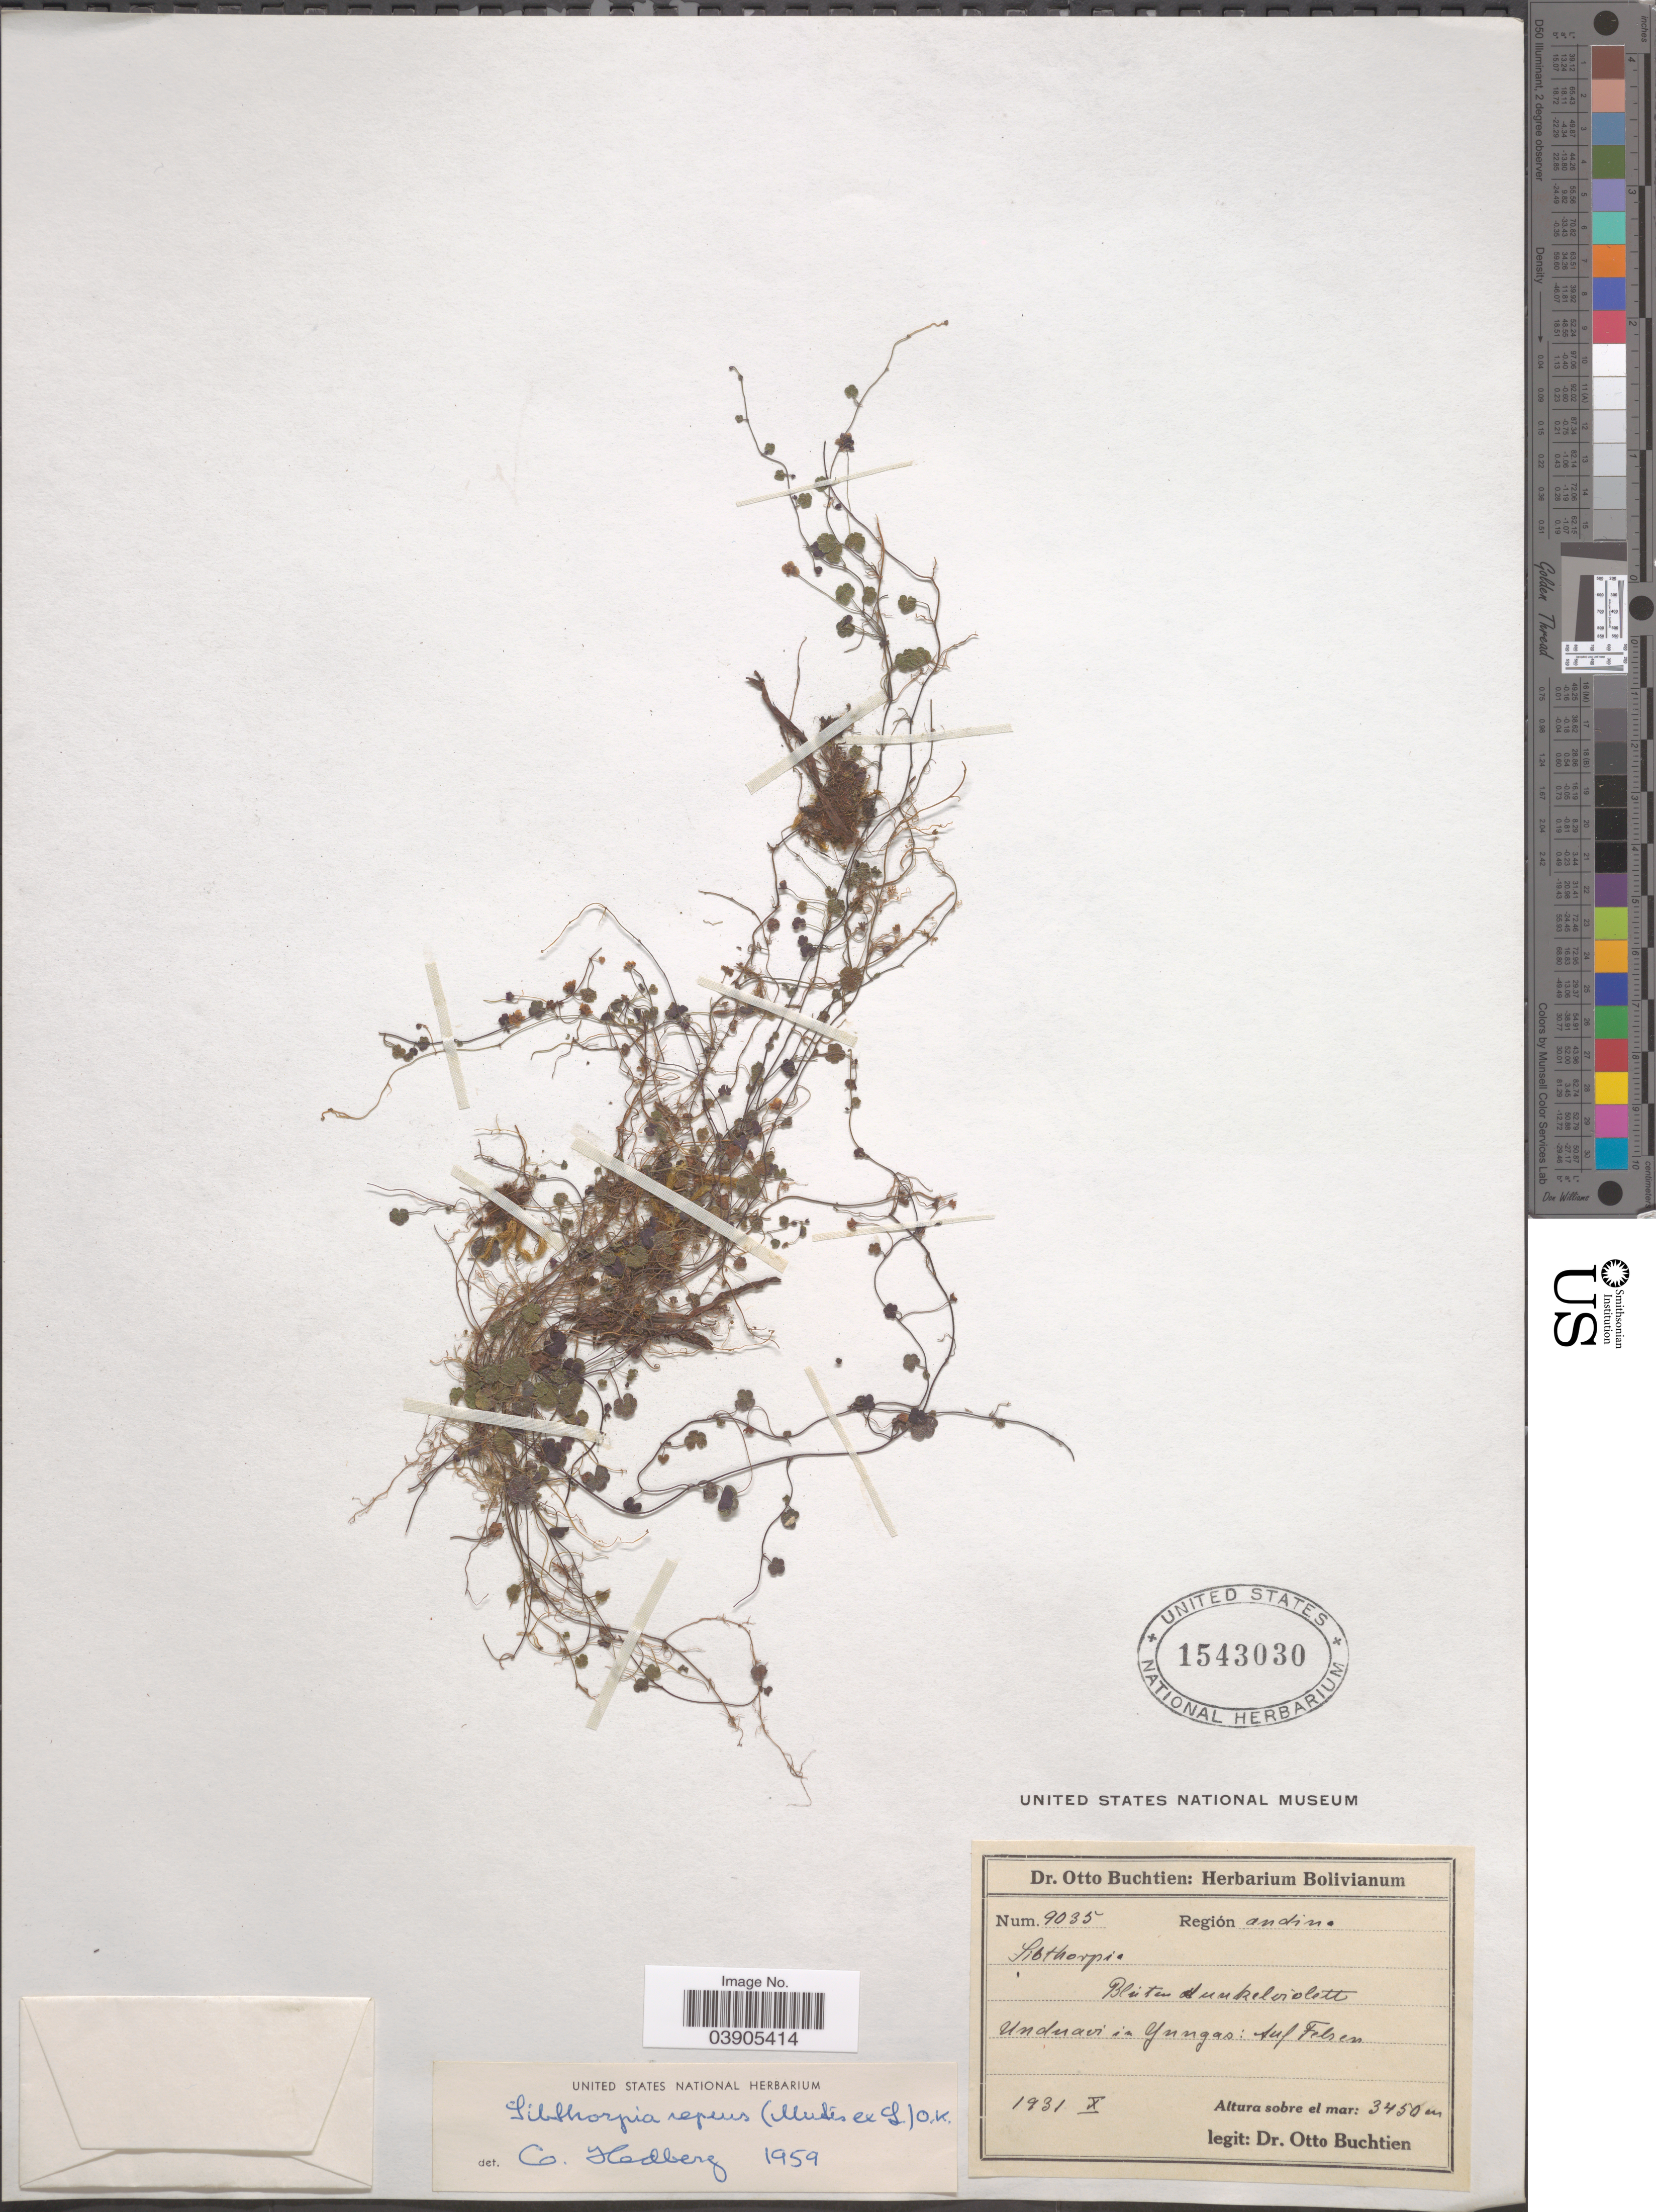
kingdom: Plantae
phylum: Tracheophyta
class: Magnoliopsida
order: Lamiales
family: Plantaginaceae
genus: Sibthorpia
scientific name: Sibthorpia repens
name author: (L.) Kuntze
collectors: O. Buchtien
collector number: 9035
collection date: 1931-10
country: Bolivia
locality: Región andina. Unduavi in Yungas: Auf Felsen.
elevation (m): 3450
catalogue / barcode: US 1543030